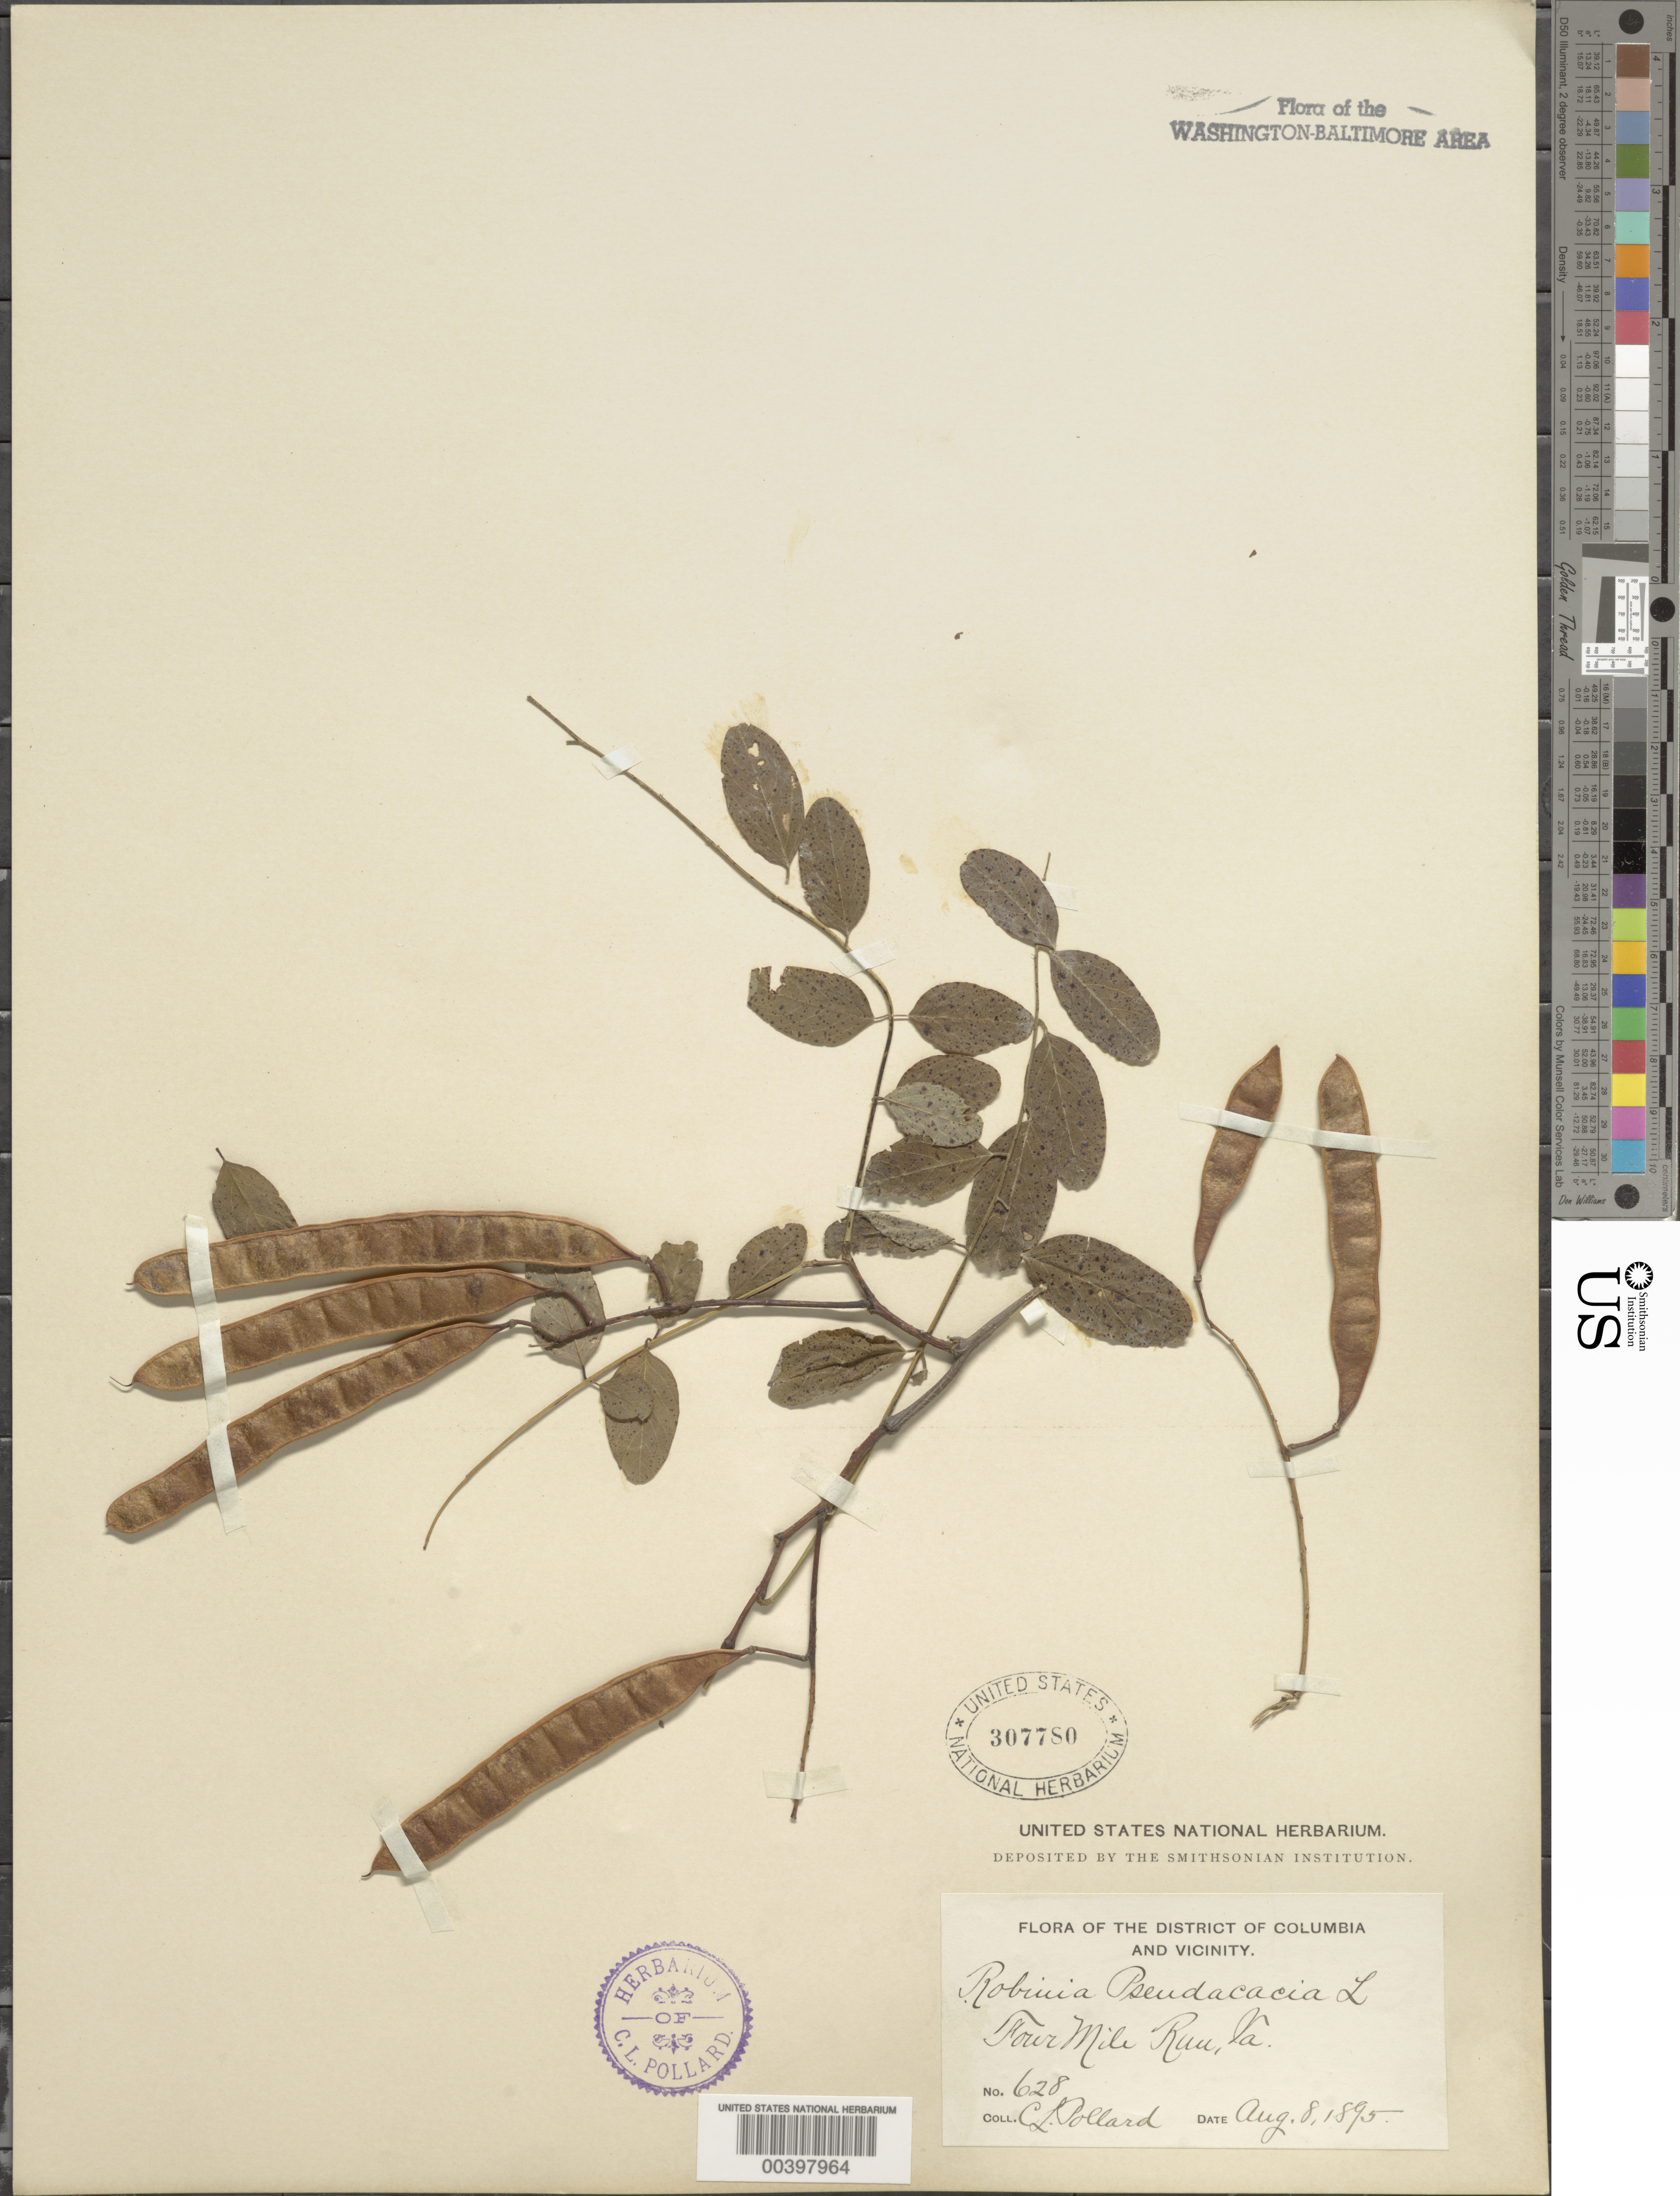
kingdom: Plantae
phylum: Tracheophyta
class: Magnoliopsida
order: Fabales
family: Fabaceae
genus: Robinia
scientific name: Robinia pseudoacacia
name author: L.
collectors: C. L. Pollard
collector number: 628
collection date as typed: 08 Aug 1895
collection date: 1895-08-08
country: United States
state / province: Virginia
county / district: Arlington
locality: Four Mile Run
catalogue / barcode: US 307780